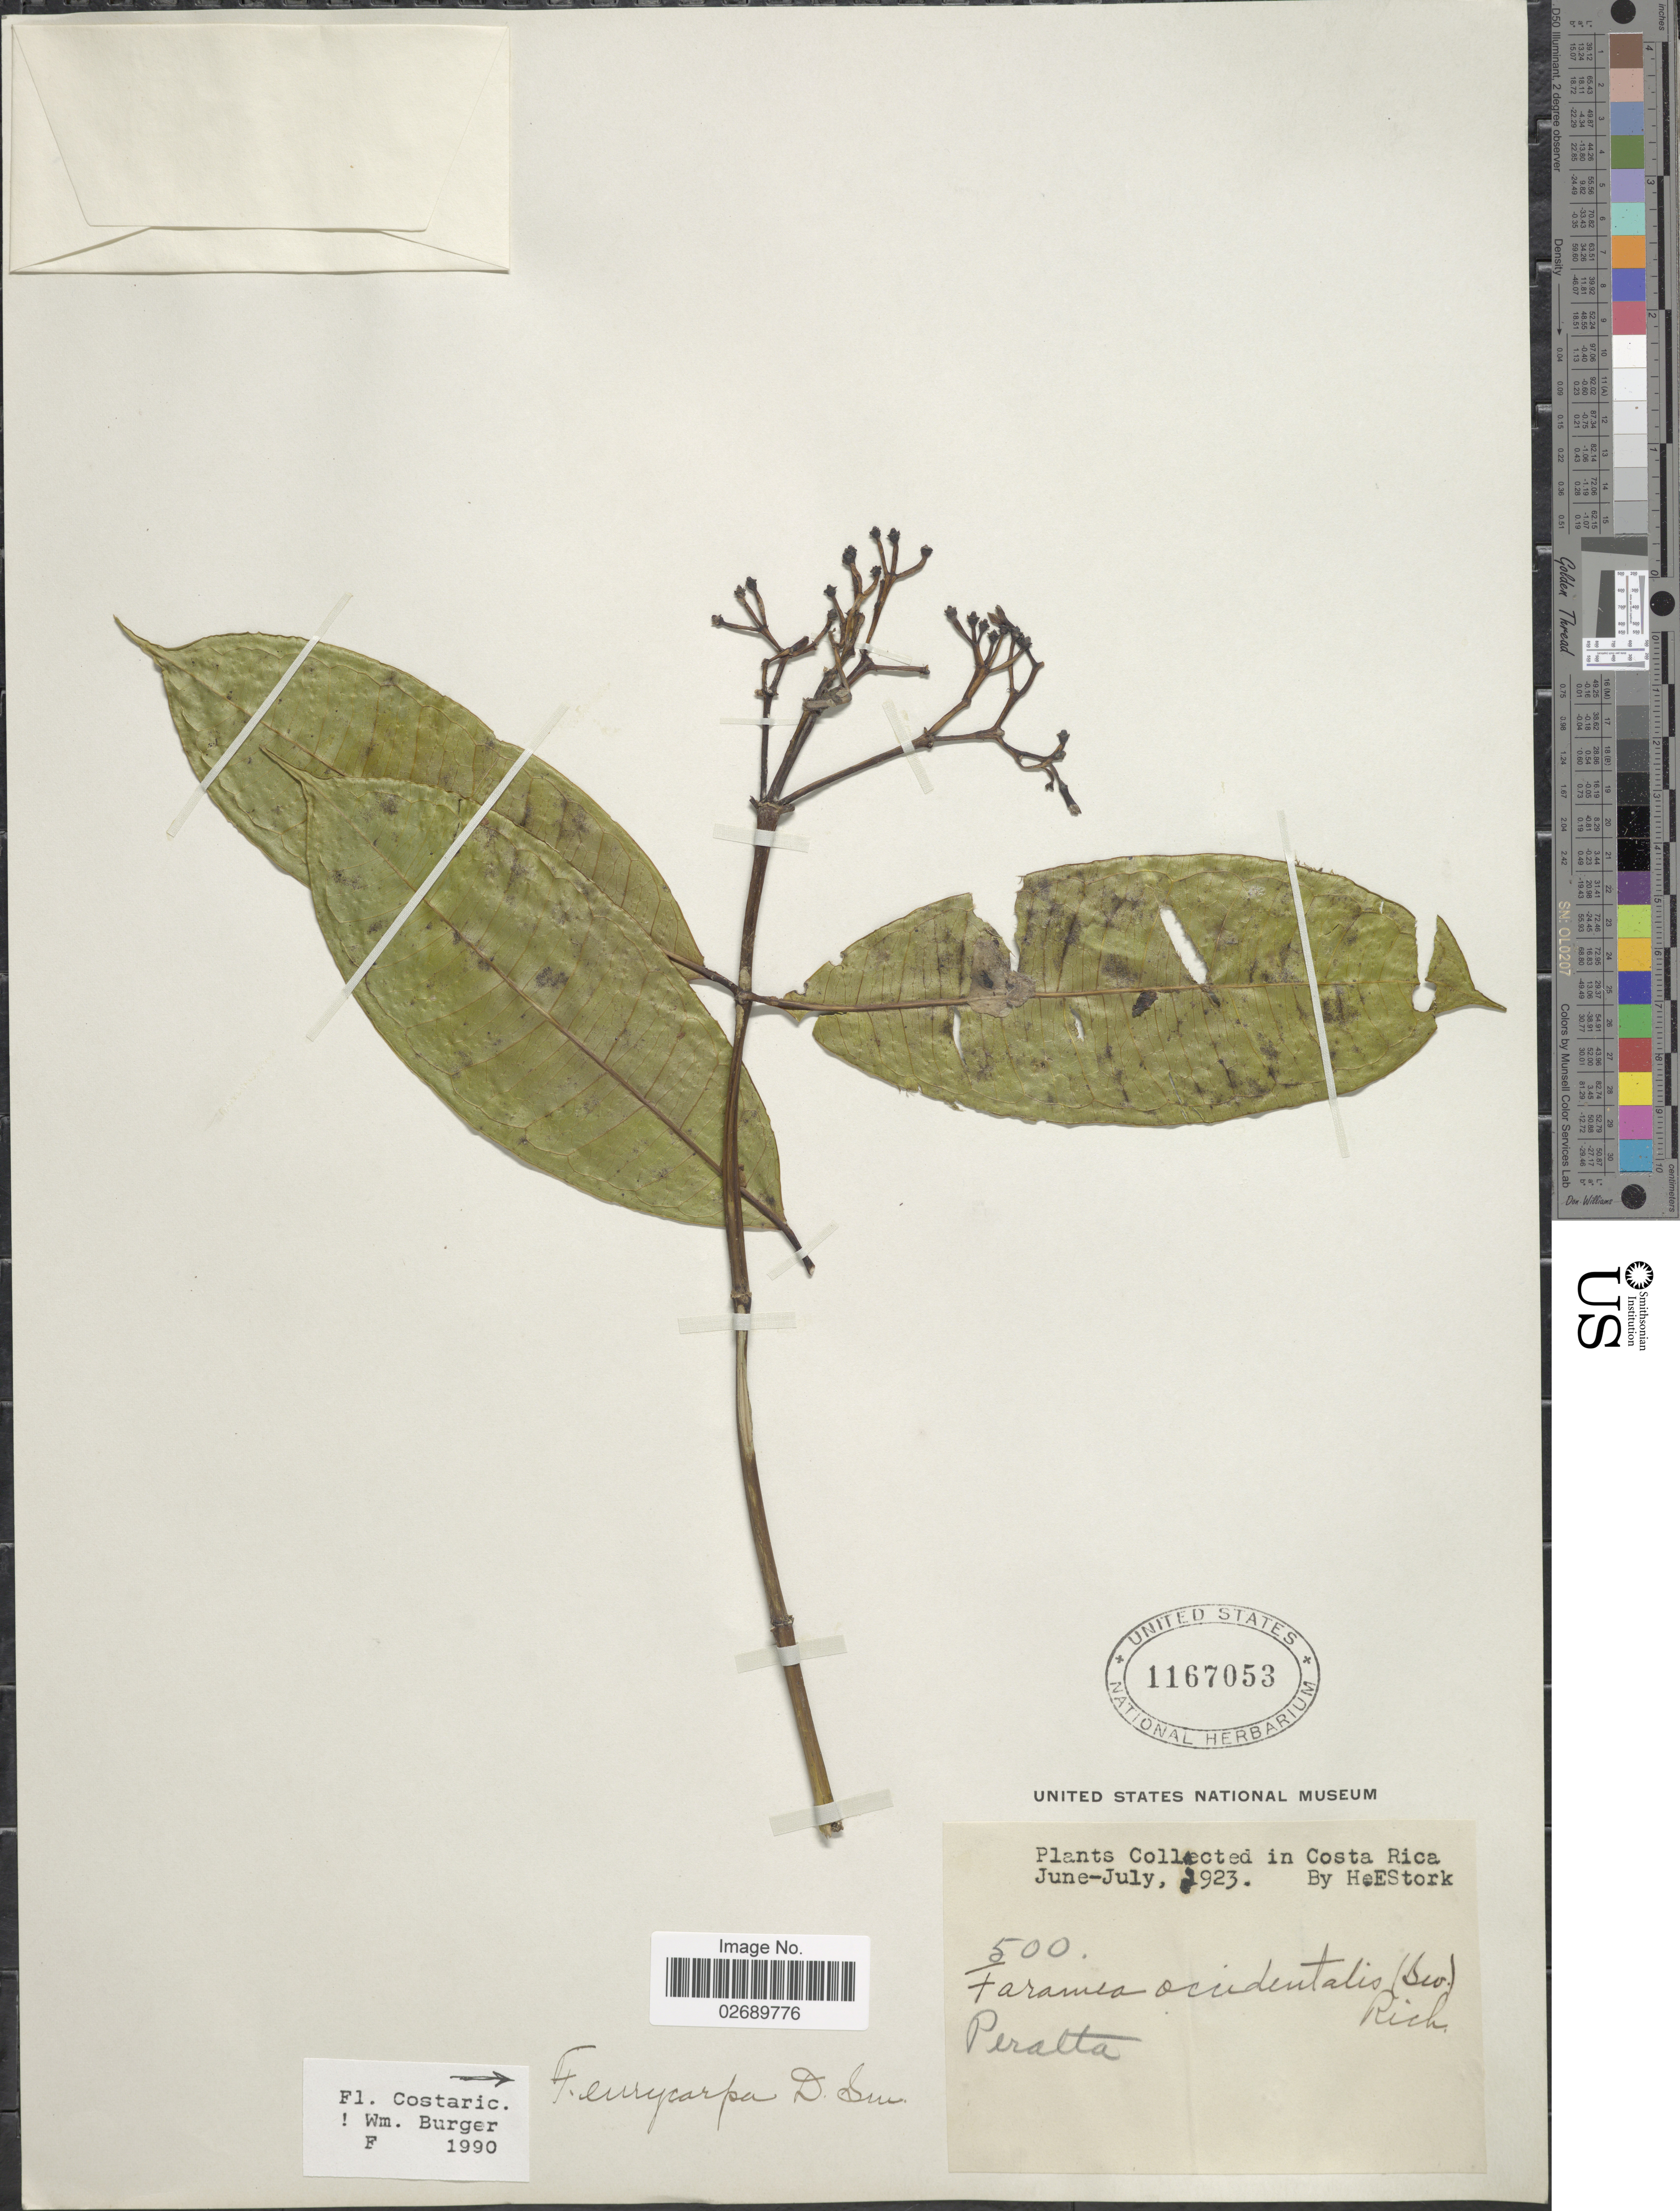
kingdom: Plantae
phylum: Tracheophyta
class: Magnoliopsida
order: Gentianales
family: Rubiaceae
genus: Faramea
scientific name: Faramea eurycarpa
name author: Donn. Sm.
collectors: H. E. Stork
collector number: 500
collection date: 1923-06/1923-07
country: Costa Rica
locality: Peralta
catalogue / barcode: US 1167053